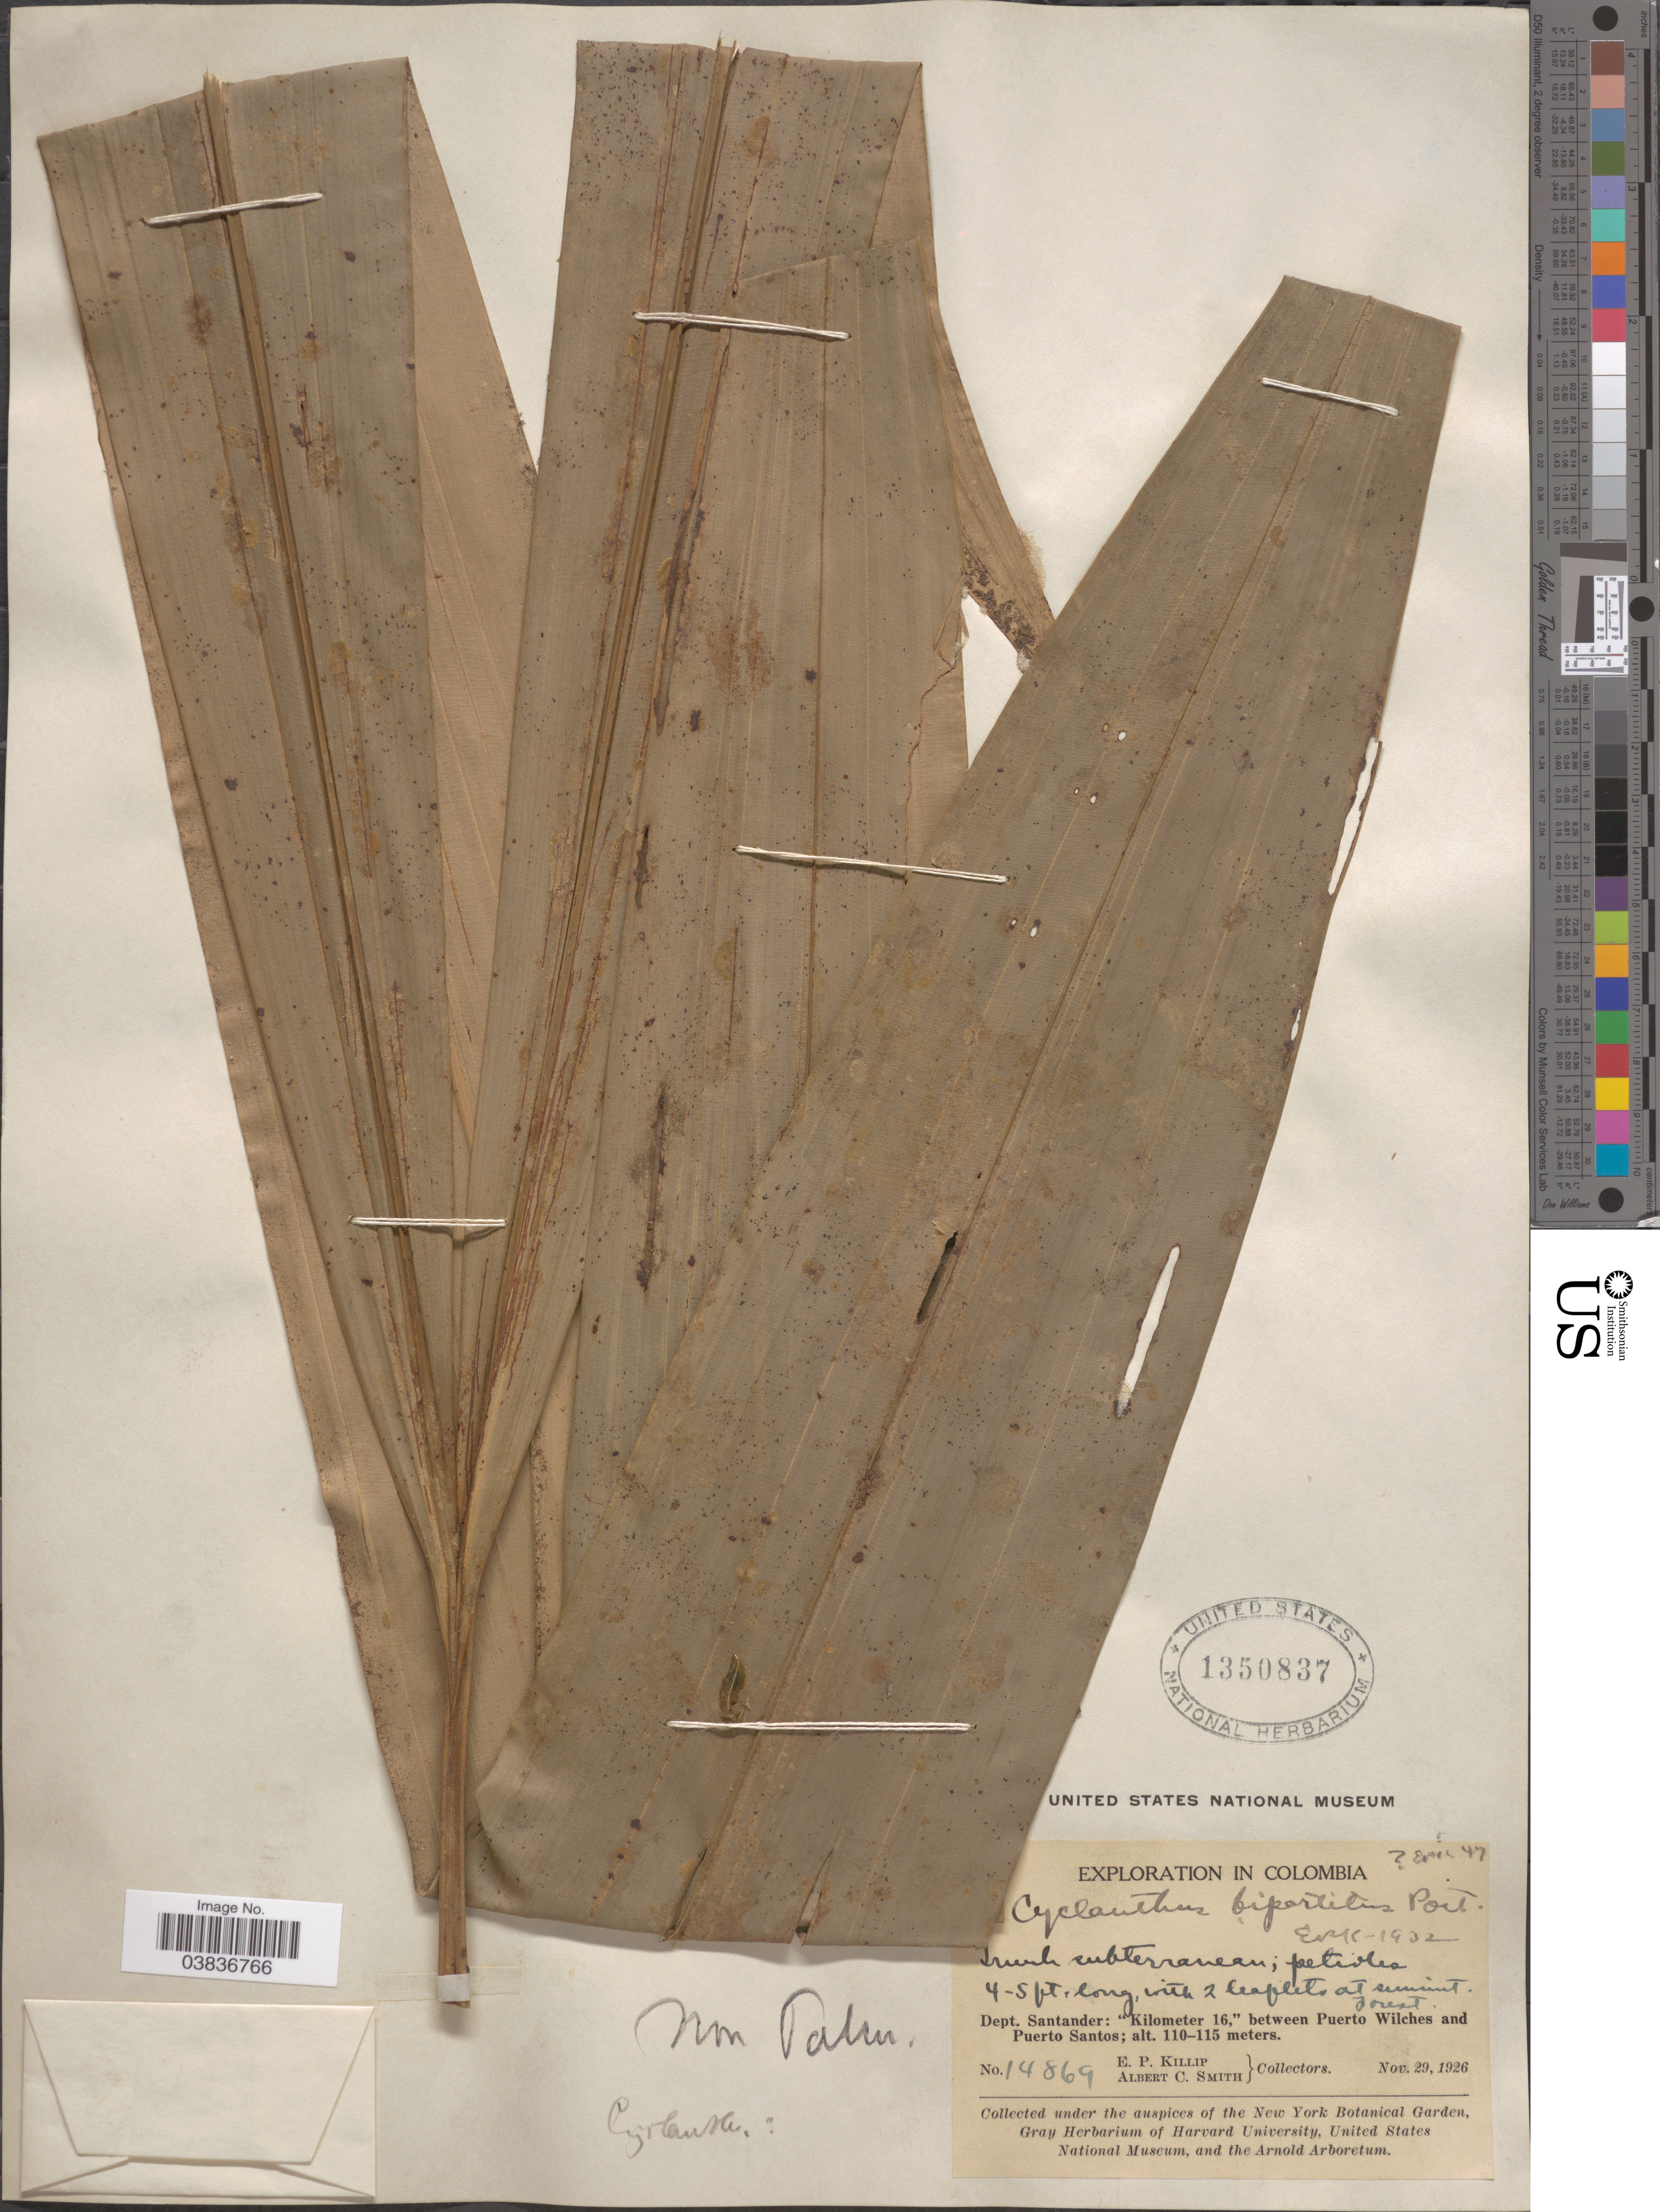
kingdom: Plantae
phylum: Tracheophyta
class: Liliopsida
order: Pandanales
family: Cyclanthaceae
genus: Cyclanthus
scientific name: Cyclanthus bipartitus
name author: Poit. ex A. Rich.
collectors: E. P. Killip & A. C. Smith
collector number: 14869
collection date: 1926-11-29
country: Colombia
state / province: Santander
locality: Dept. Santander: "Kilometer 16," between Puerto Wilches and Puerto Santos.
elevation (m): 110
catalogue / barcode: US 1350837